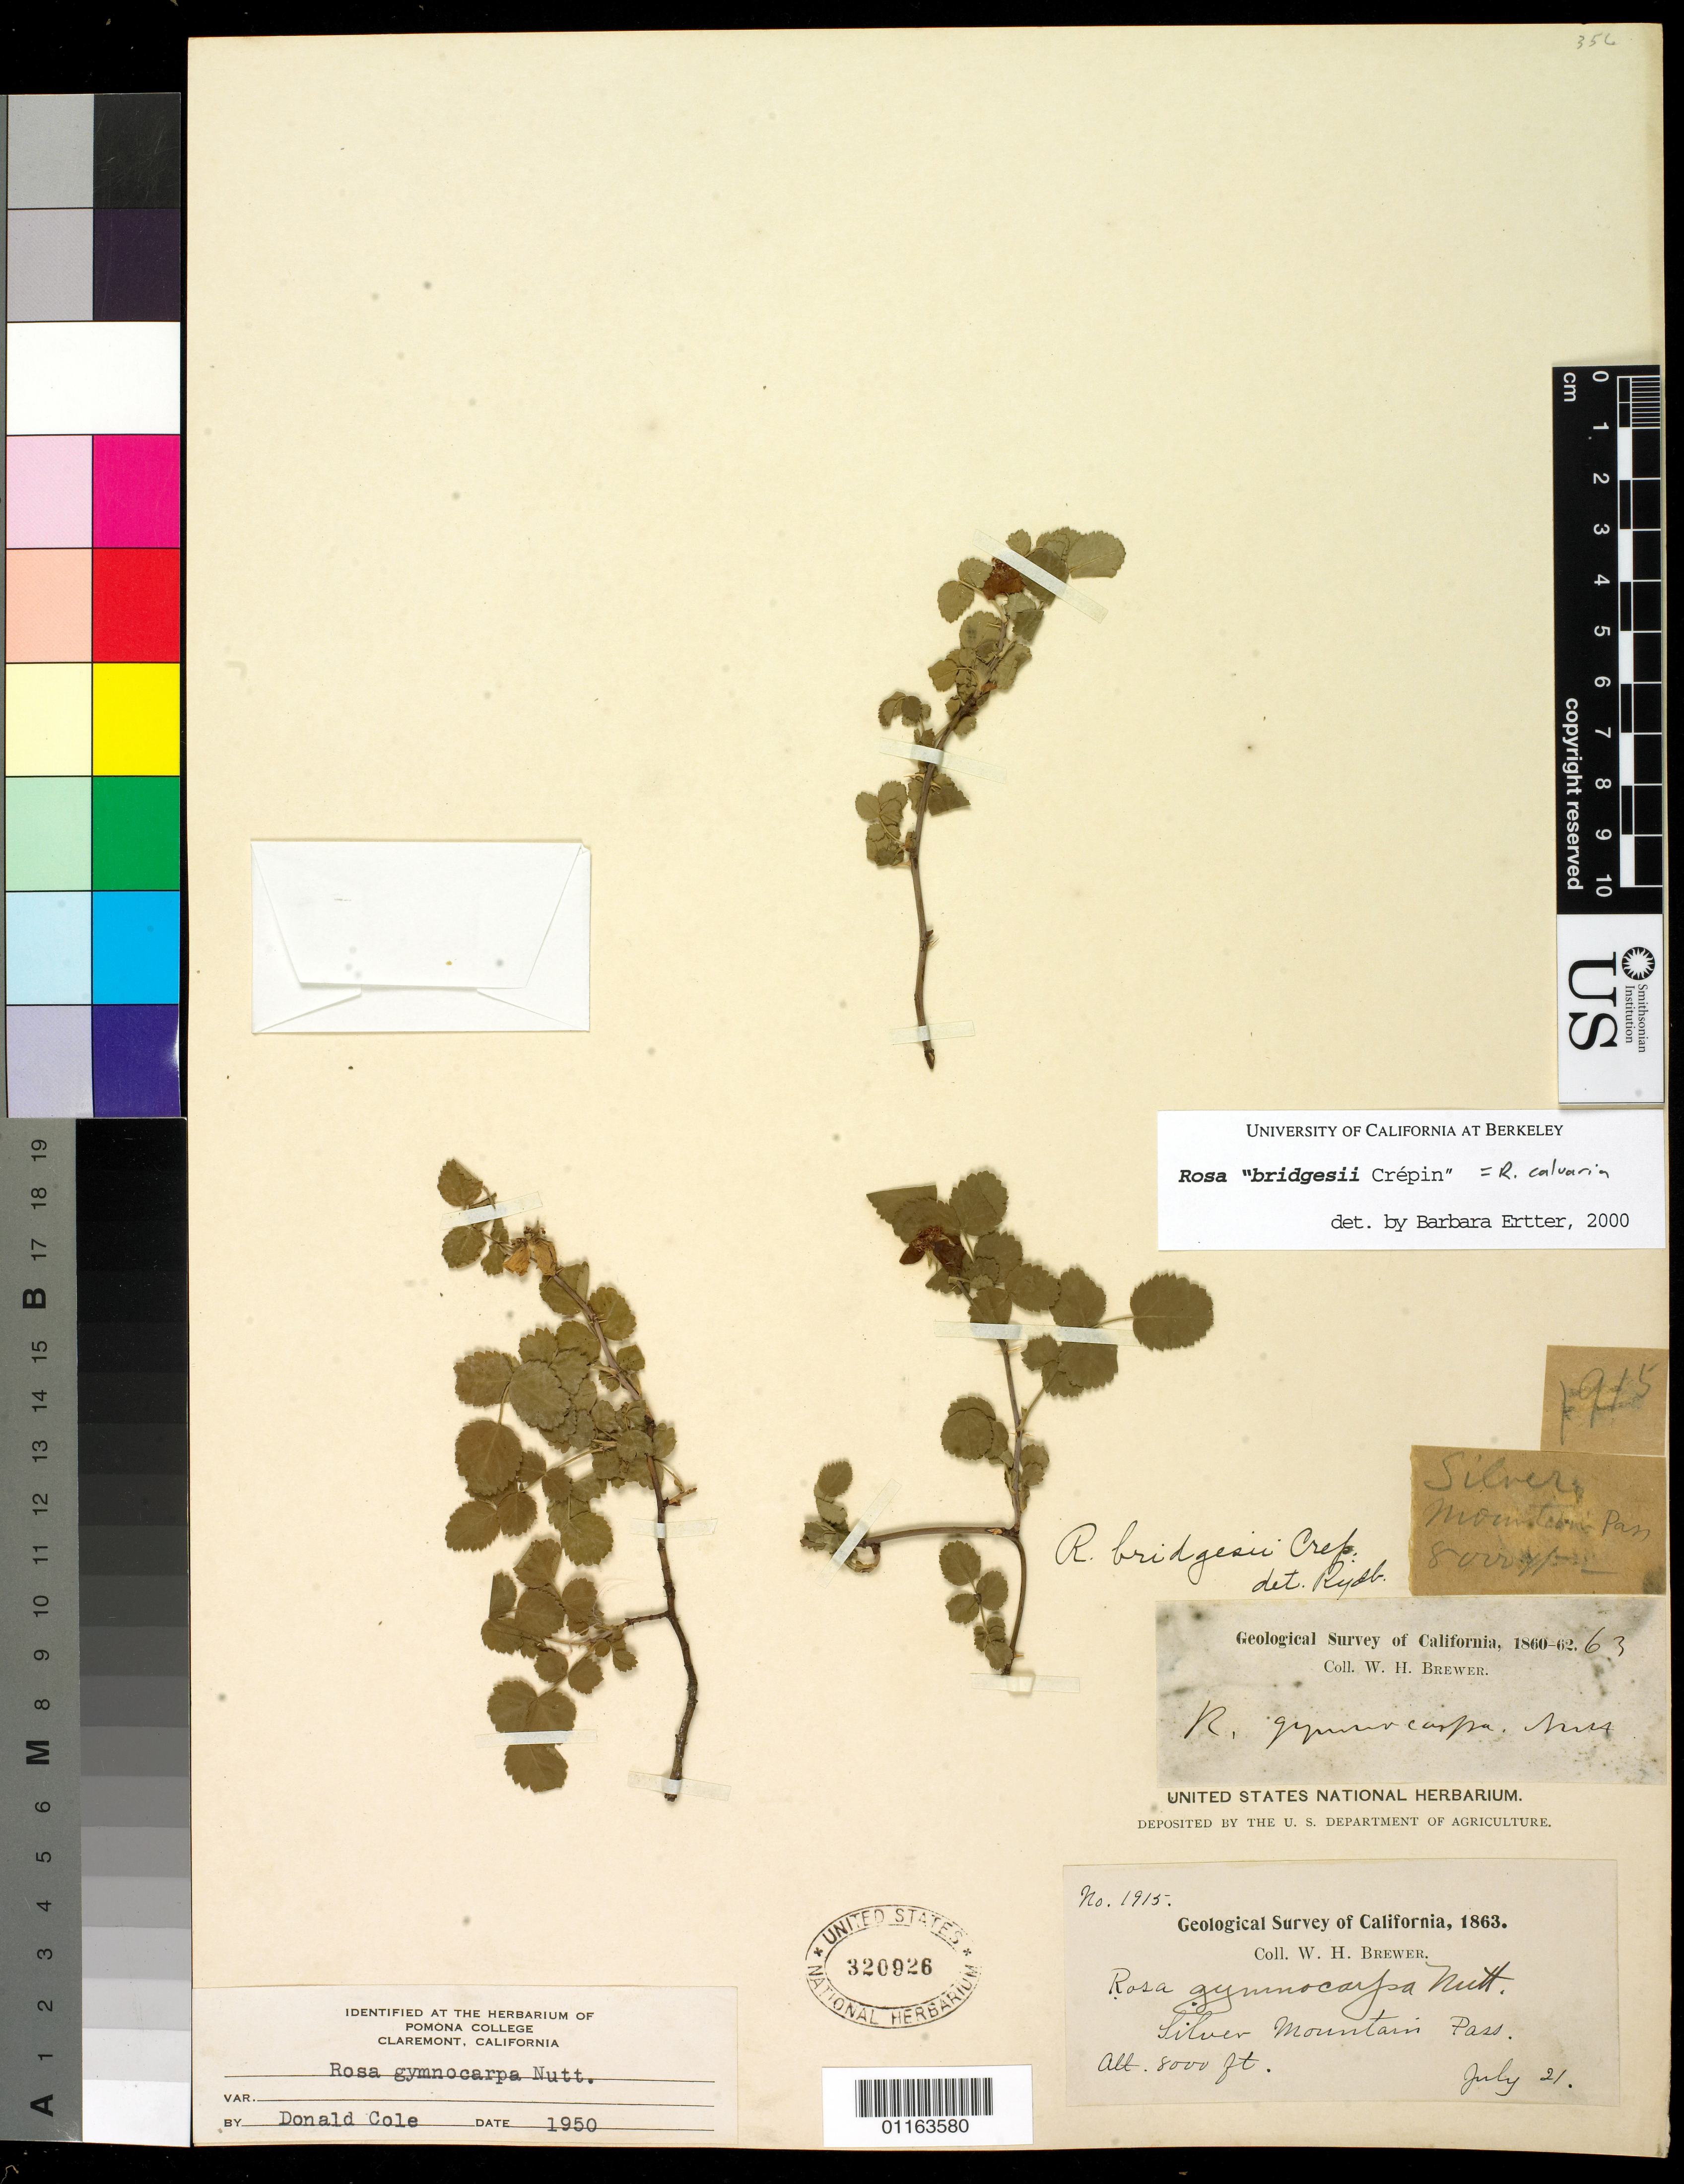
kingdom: Plantae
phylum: Tracheophyta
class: Magnoliopsida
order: Rosales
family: Rosaceae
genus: Rosa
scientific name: Rosa bridgesii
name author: Crép. ex Rydb.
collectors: W. H. Brewer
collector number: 1915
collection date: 1863-07-21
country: United States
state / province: California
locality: Silver Mountain Pass.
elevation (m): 2438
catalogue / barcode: US 320926